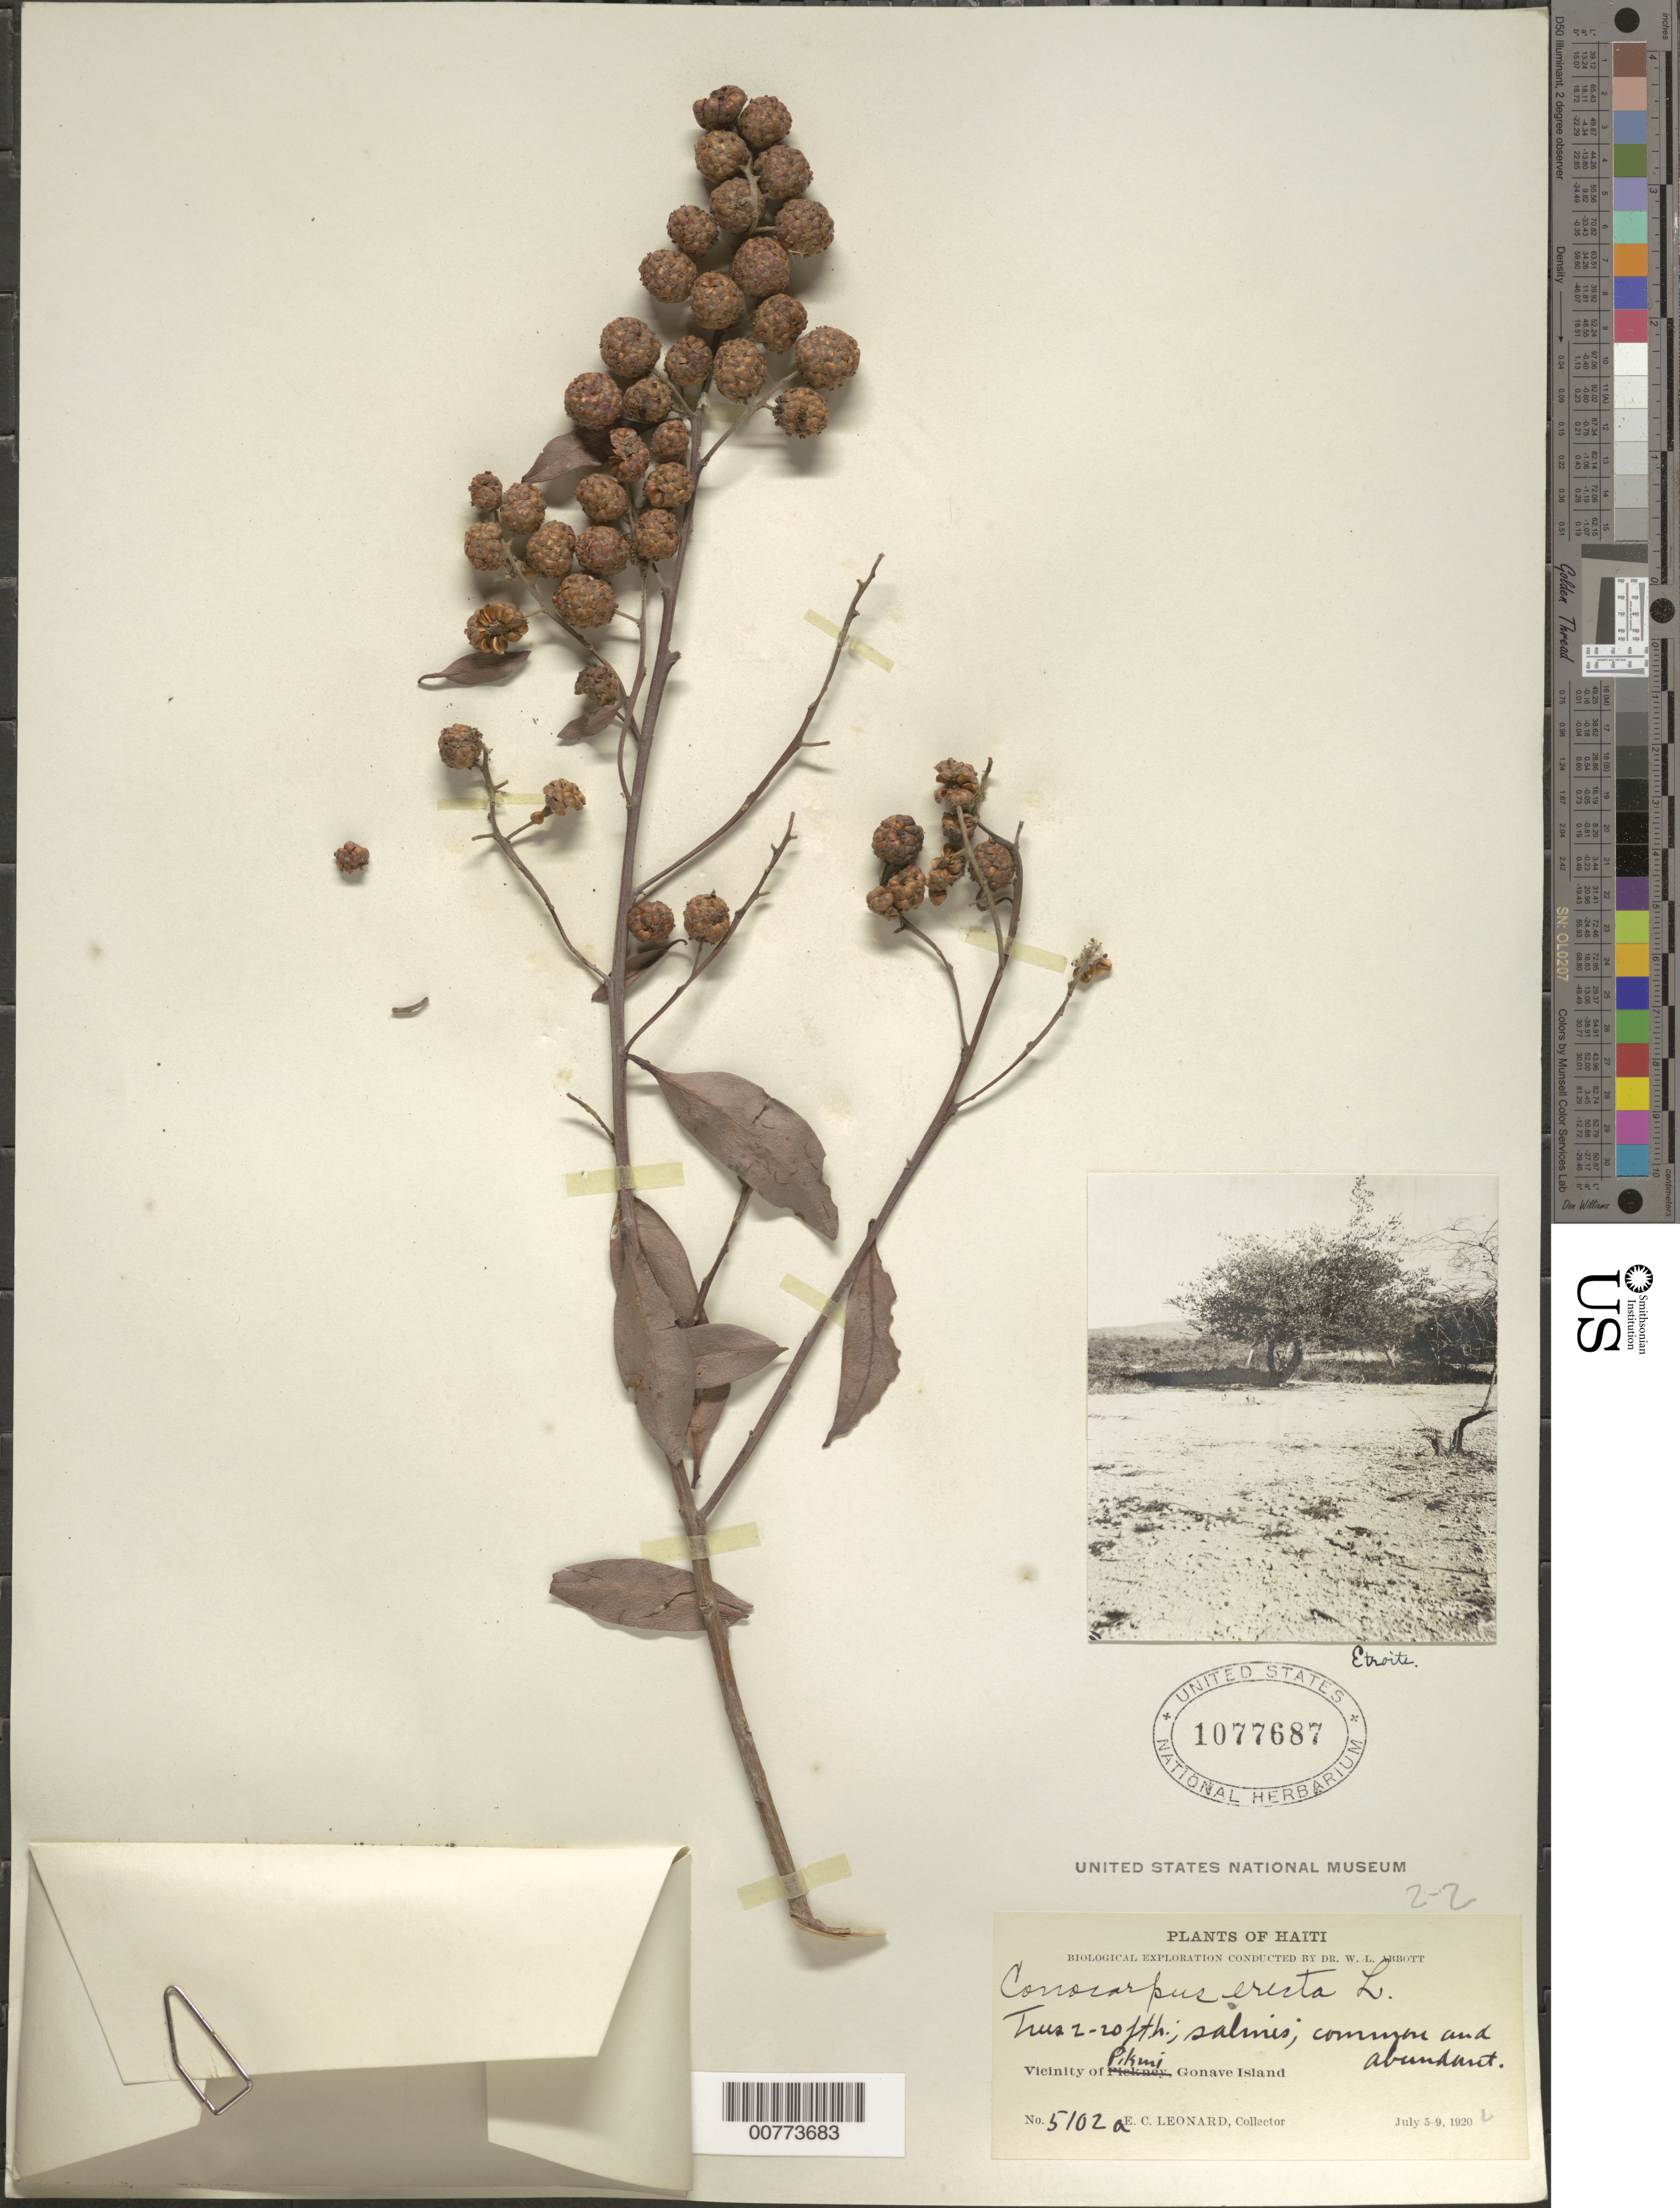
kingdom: Plantae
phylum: Tracheophyta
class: Magnoliopsida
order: Myrtales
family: Combretaceae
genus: Conocarpus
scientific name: Conocarpus erectus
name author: L.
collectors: E. C. Leonard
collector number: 5102a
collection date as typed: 05 Jul 1920 to 09 Jul 1920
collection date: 1920-07-05/1920-07-09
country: Haiti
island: Hispaniola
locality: Gonave Island, vicinity of Pikmi.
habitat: Salines.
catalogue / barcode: US 1077687